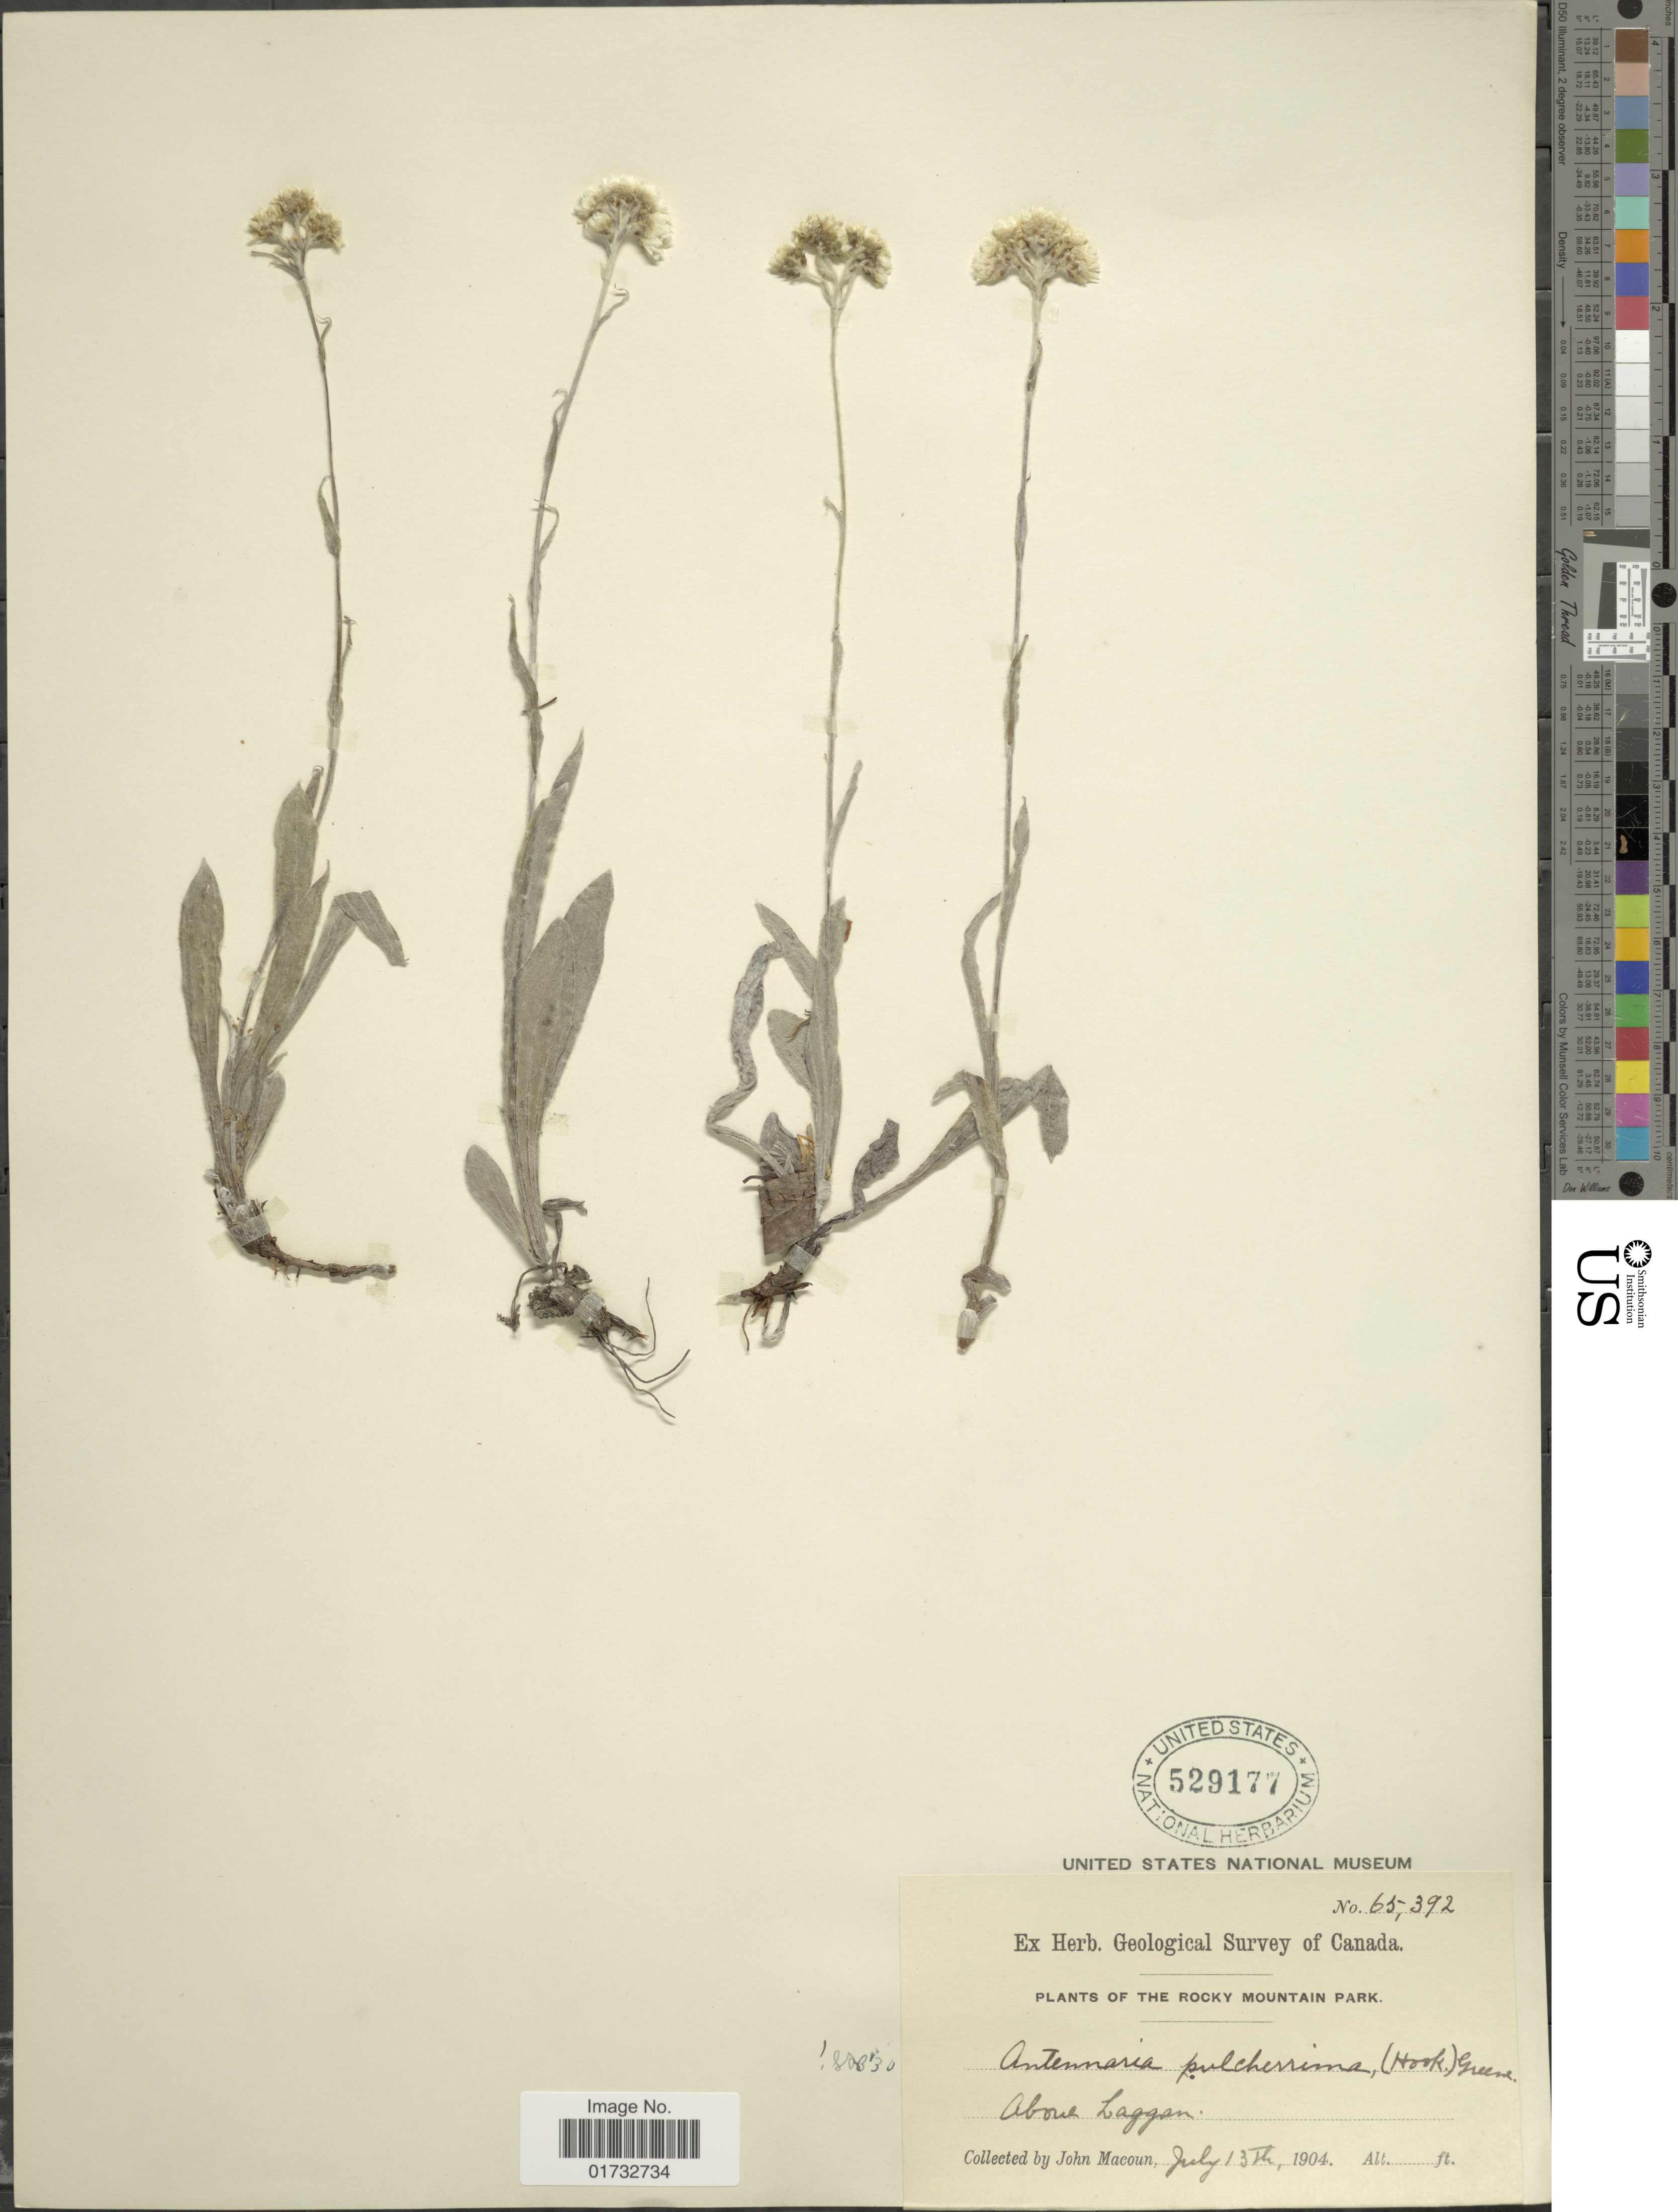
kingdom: Plantae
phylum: Tracheophyta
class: Magnoliopsida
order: Asterales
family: Asteraceae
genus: Antennaria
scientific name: Antennaria pulcherrima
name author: (Hook.) Greene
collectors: J. Macoun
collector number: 65392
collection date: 1904-07-13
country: Canada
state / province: Alberta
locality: Rocky Mountain Park. Above Laggan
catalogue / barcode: US 529177